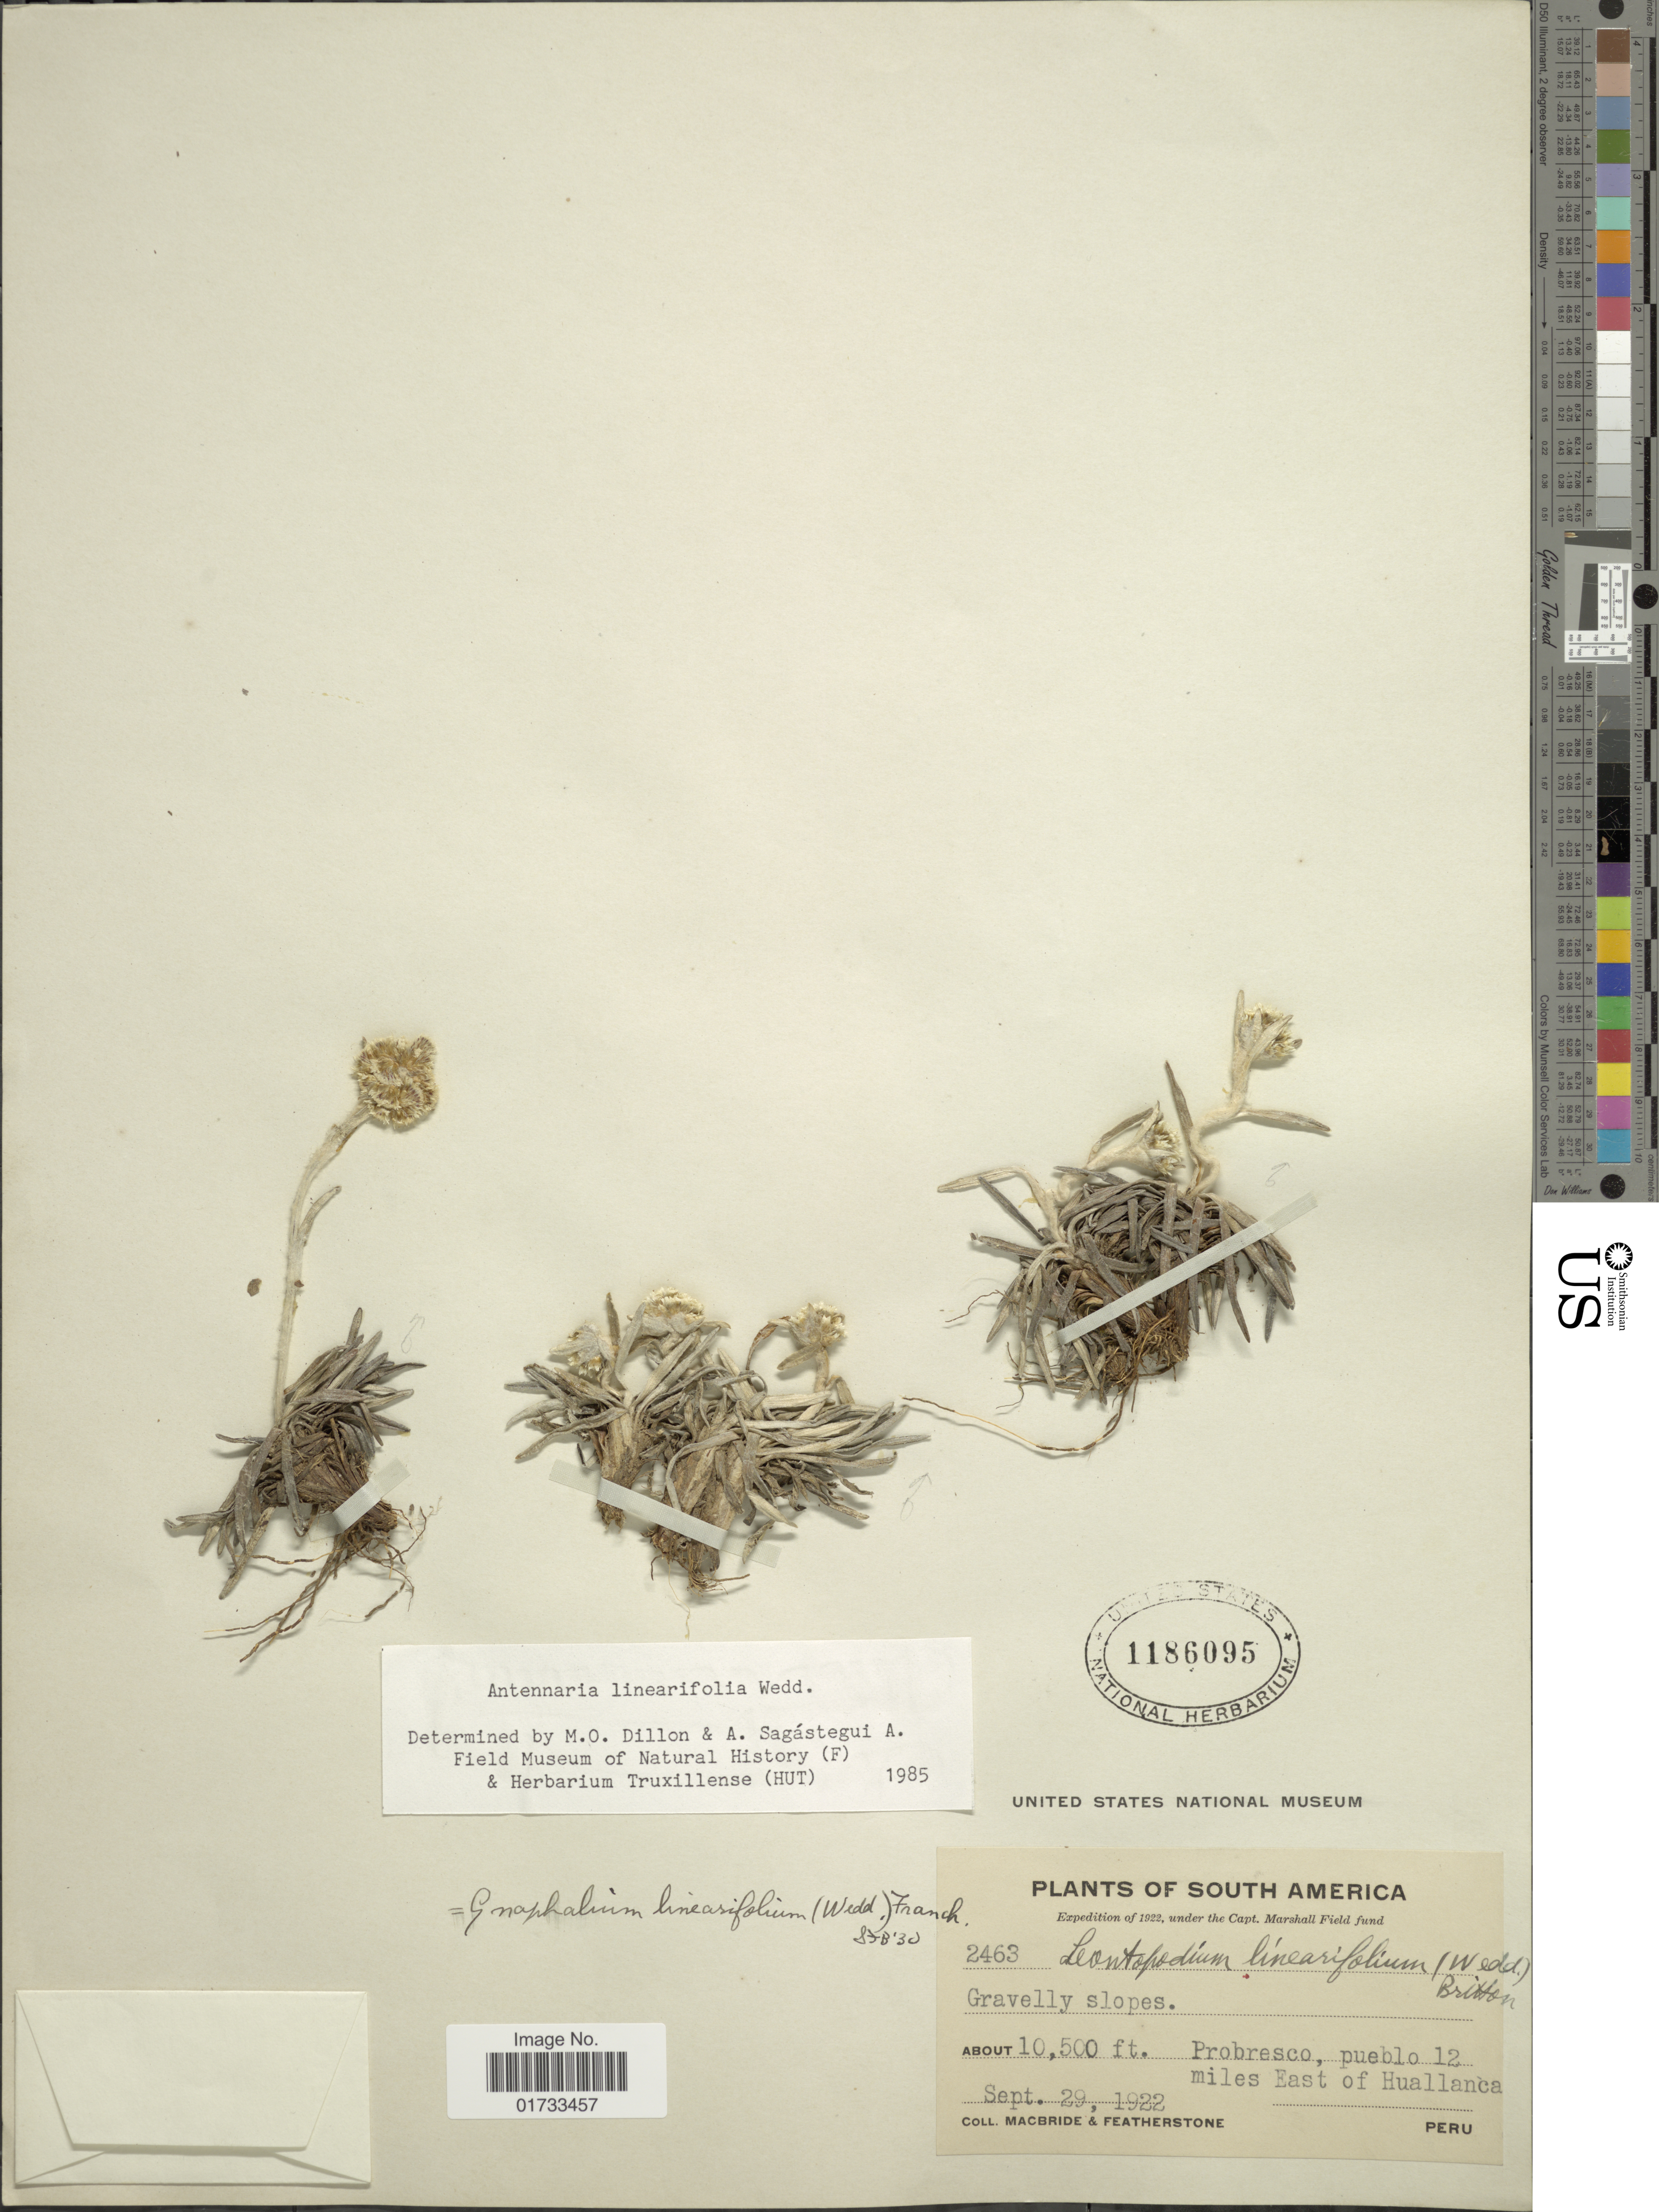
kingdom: Plantae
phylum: Tracheophyta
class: Magnoliopsida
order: Asterales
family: Asteraceae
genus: Quasiantennaria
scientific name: Quasiantennaria linearifolia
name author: (Wedd.) R.J. Bayer & M.O. Dillon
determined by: Nesom, Guy L.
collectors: Macbride, -- & -. Featherstone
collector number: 2463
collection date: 1922-09-29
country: Peru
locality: South America, gravelly slopes, Propbresco, pueblo 12 miles East of Huallanca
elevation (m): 3200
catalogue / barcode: US 1186095